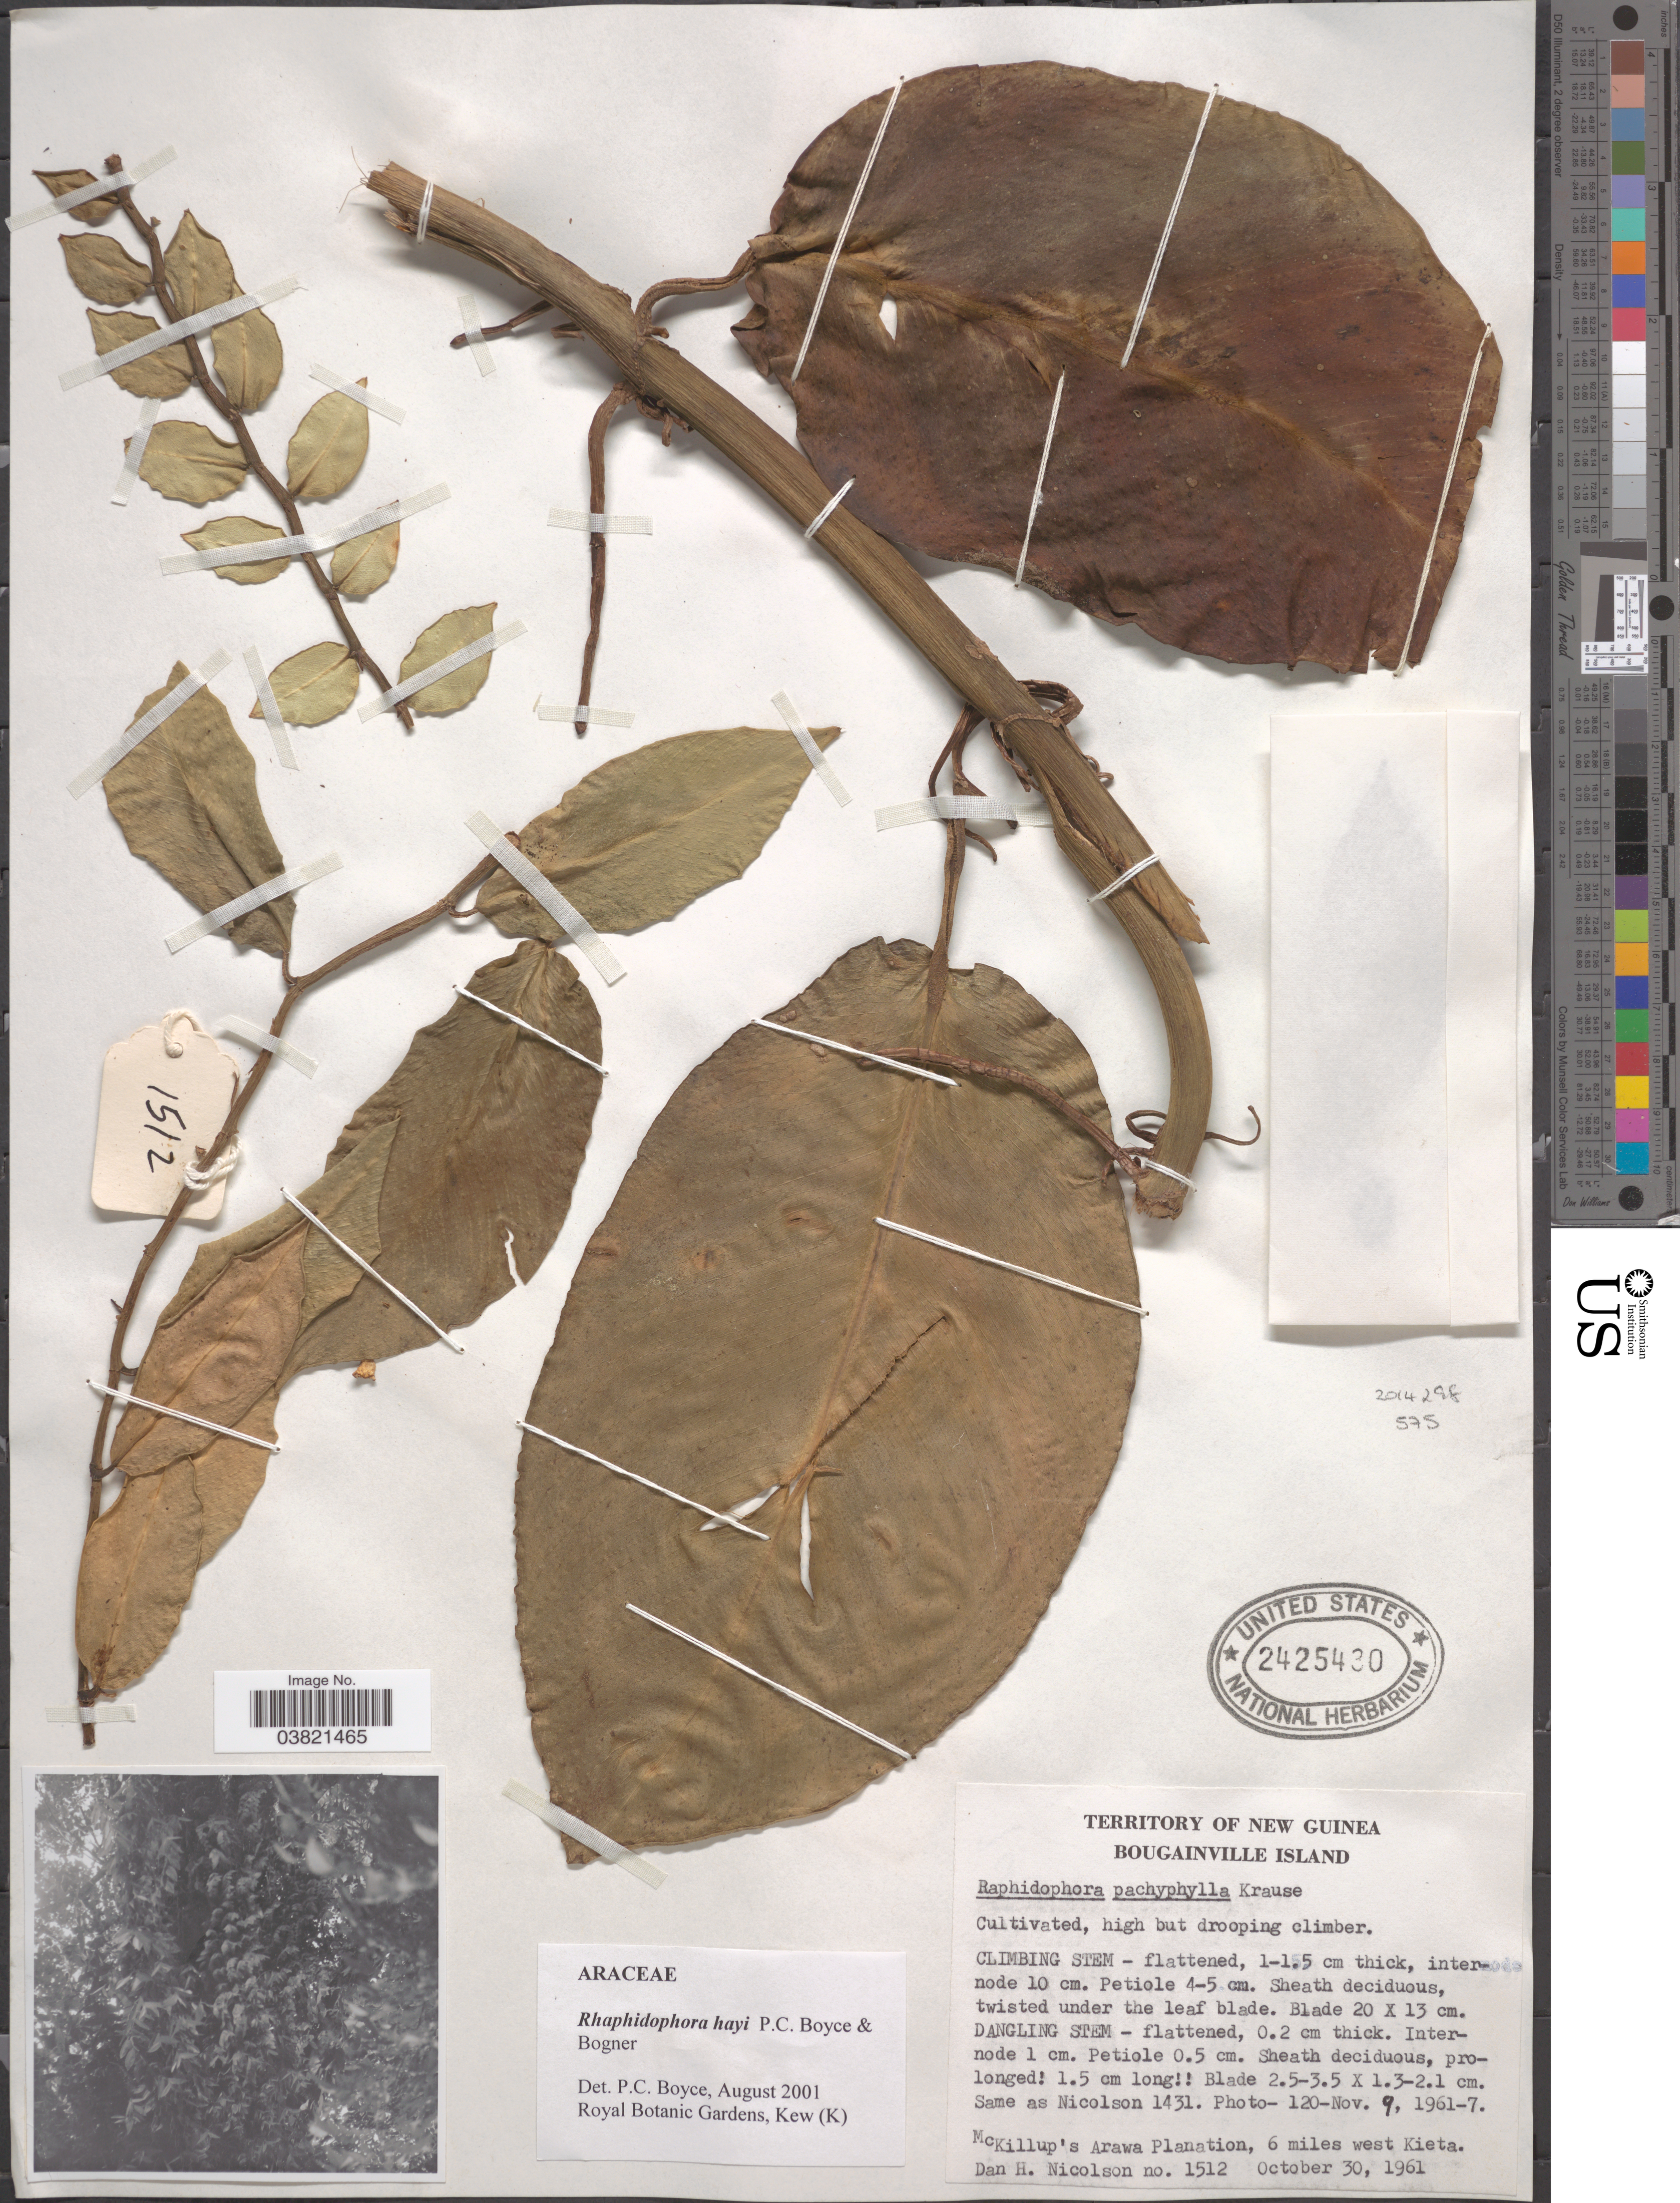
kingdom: Plantae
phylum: Tracheophyta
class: Liliopsida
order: Alismatales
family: Araceae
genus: Rhaphidophora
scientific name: Rhaphidophora hayi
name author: P.C. Boyce & Bogner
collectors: D. H. Nicolson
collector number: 1512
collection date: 1961-10-30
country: Papua New Guinea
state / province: Bougainville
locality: Territory of New Guinea. Bougainville Island. McKillup's Arawa Plantation, 6 miles west Kieta.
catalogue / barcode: US 2425430